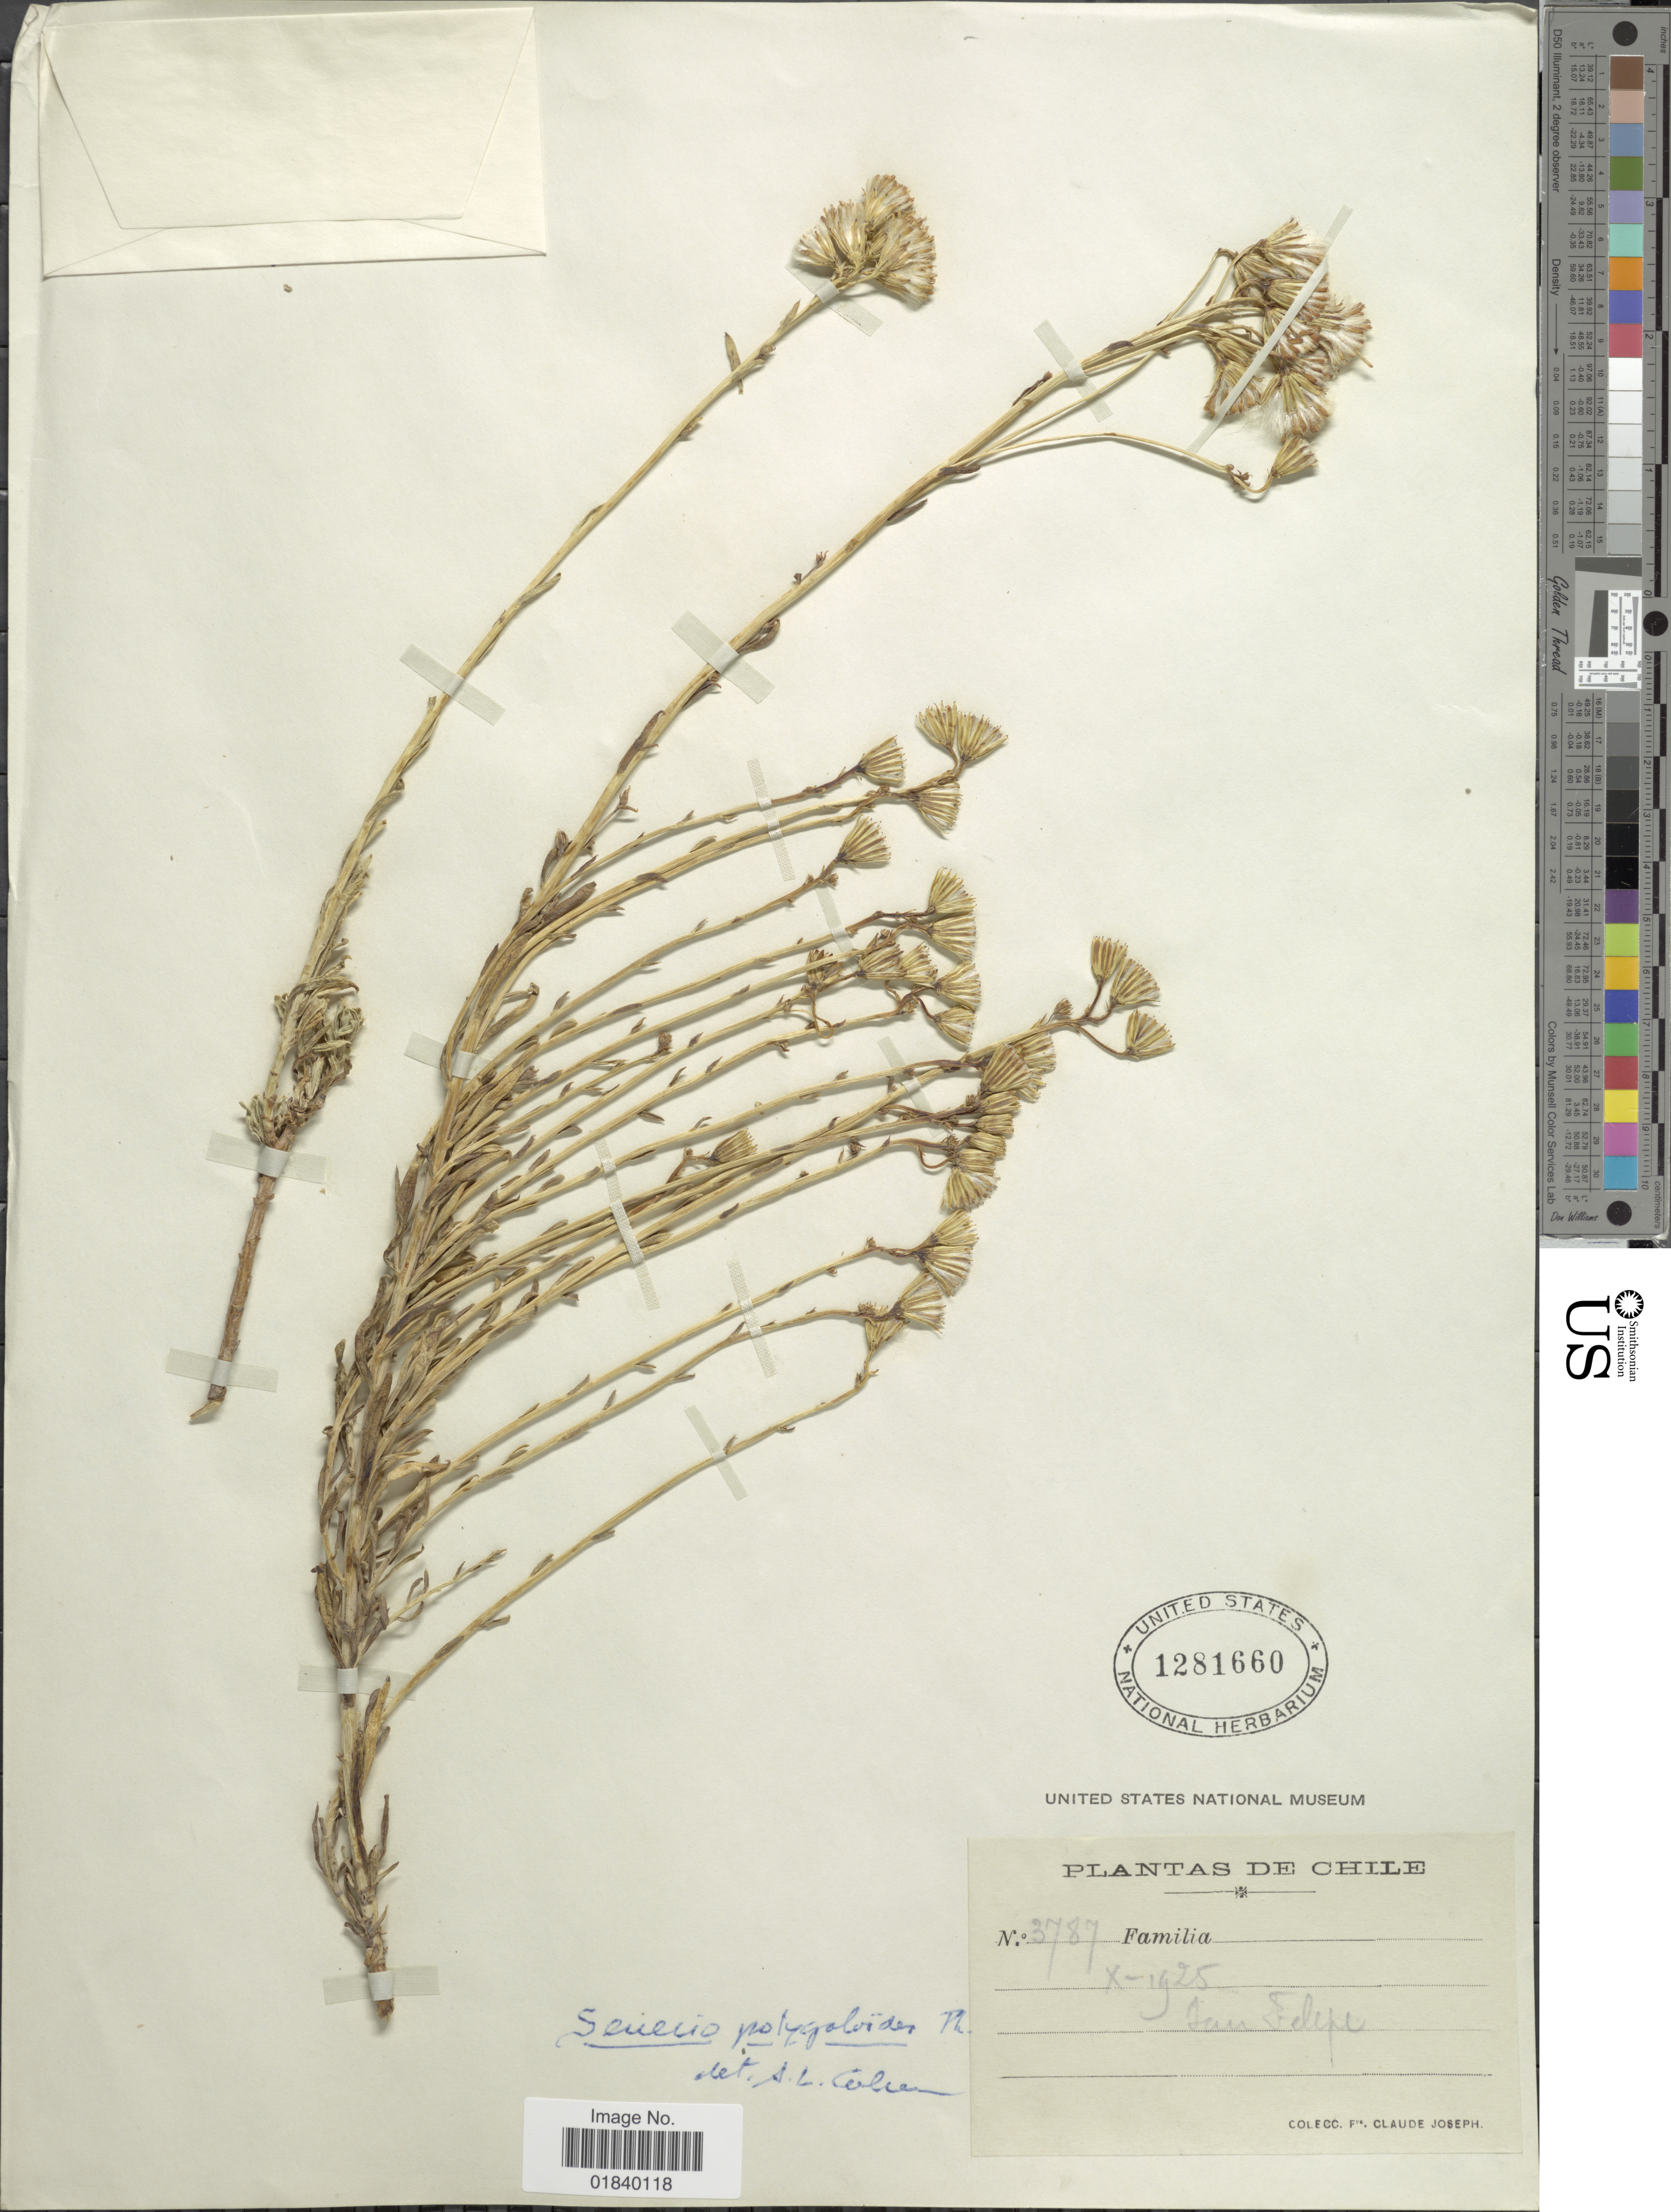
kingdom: Plantae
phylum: Tracheophyta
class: Magnoliopsida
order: Asterales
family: Asteraceae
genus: Senecio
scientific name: Senecio polygaloides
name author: Phil.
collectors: Bro. Claude-Joseph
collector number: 3787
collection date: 1925-10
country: Chile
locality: Chile. San Felipe.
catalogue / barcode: US 1281660